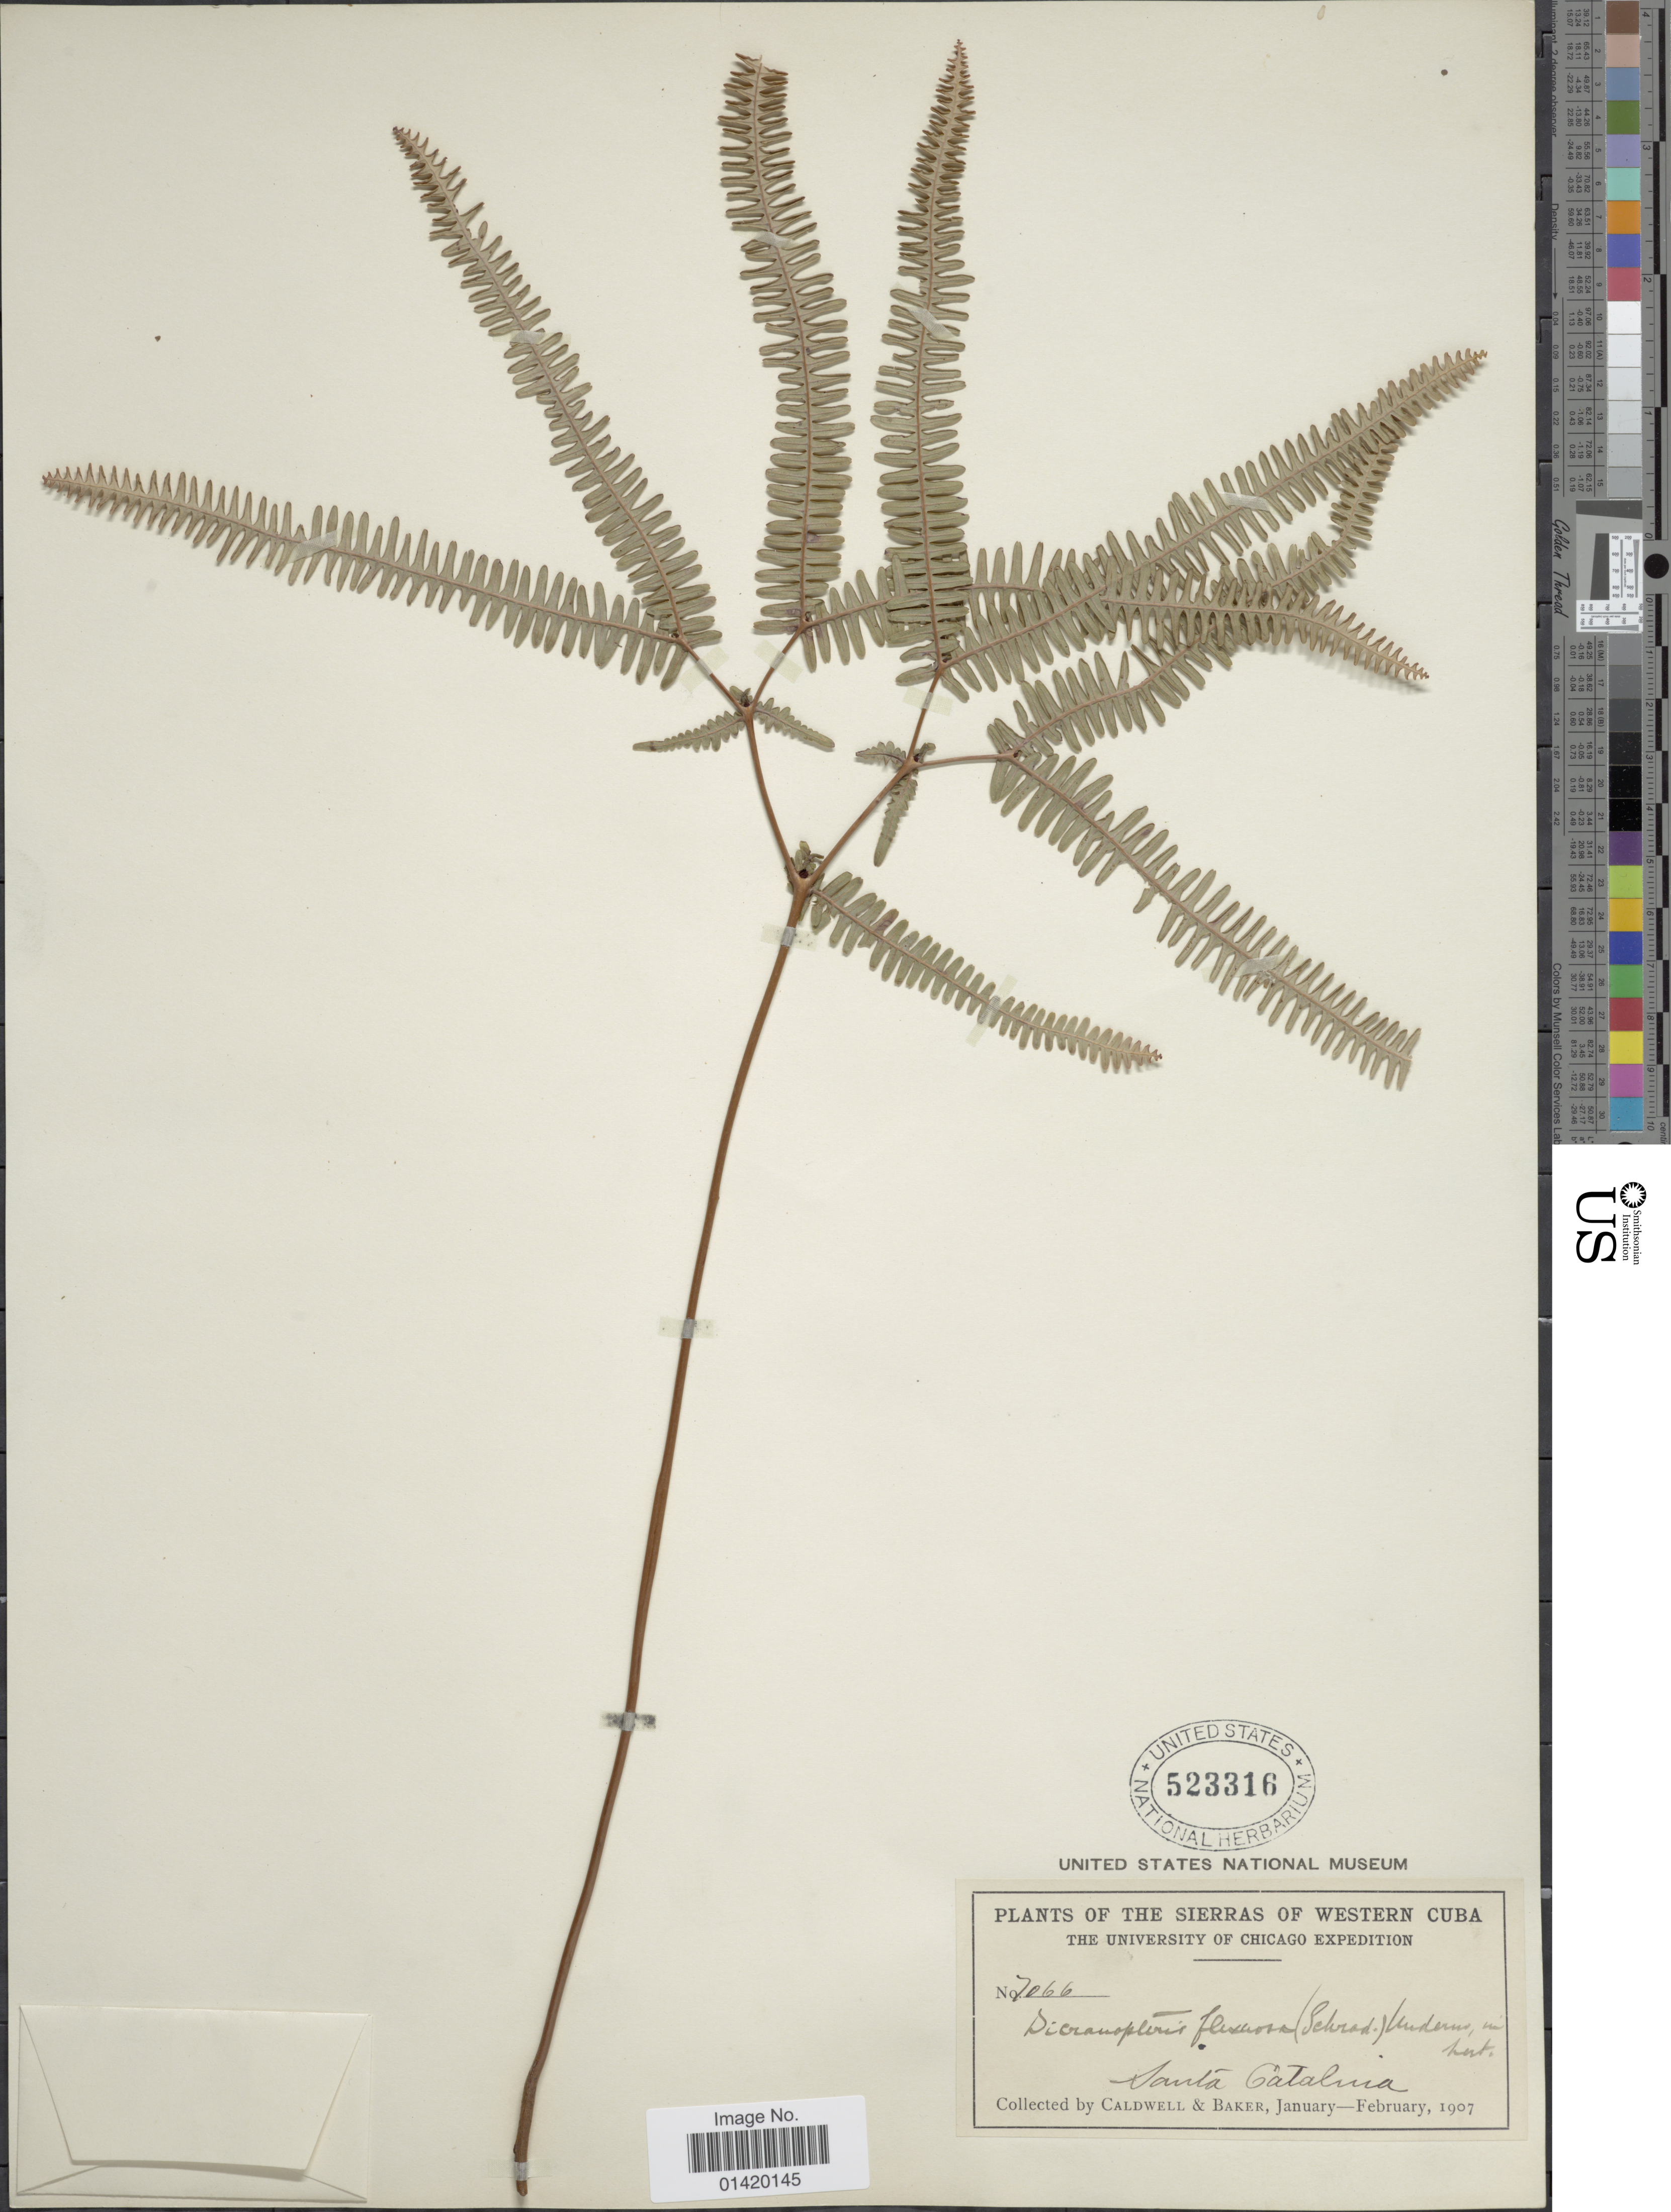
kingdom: Plantae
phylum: Tracheophyta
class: Polypodiopsida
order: Gleicheniales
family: Gleicheniaceae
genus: Dicranopteris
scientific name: Dicranopteris flexuosa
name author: (Schrad.) Underw.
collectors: -. Caldwell & -- Baker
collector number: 7066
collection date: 1907-01/1907-02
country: Cuba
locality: The Sierrad of Western Cuba, Santa Catalina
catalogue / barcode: US 523316